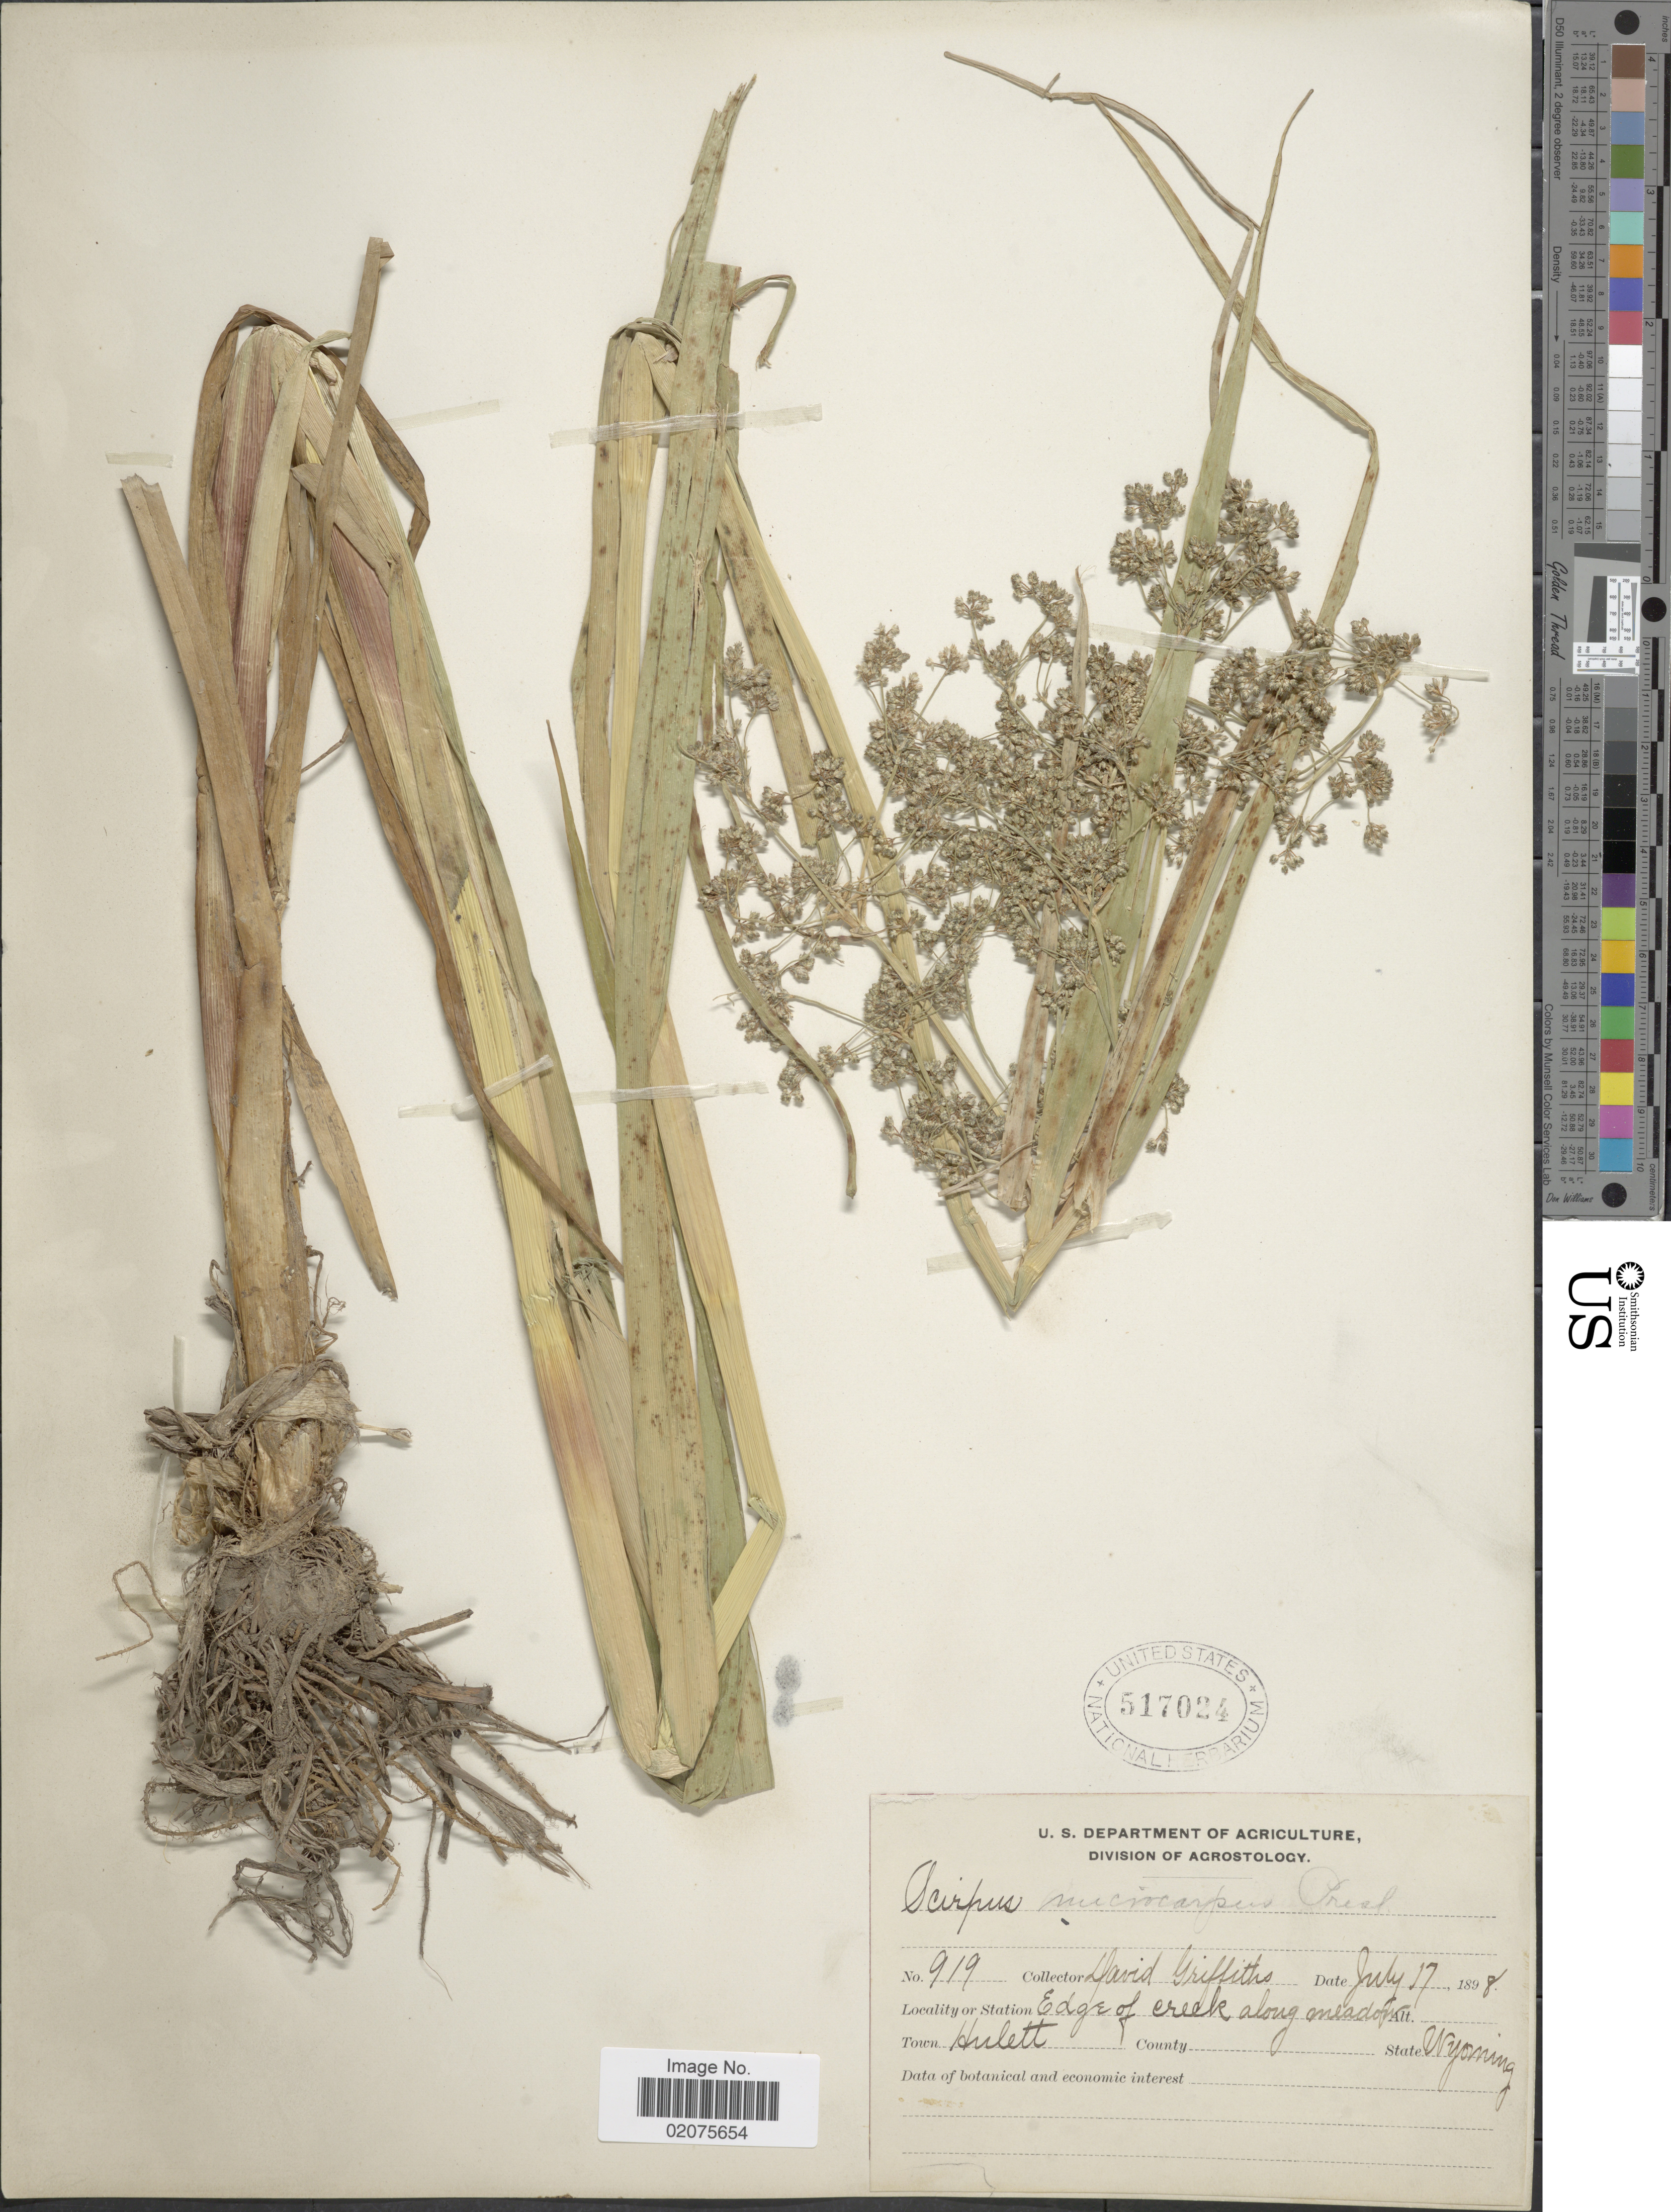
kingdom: Plantae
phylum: Tracheophyta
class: Liliopsida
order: Poales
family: Cyperaceae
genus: Scirpus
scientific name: Scirpus microcarpus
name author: J. Presl & C. Presl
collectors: D. Griffiths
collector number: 919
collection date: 1898-07-17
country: United States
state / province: Wyoming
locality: Edge of creek along meadow. Hulett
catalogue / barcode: US 517024